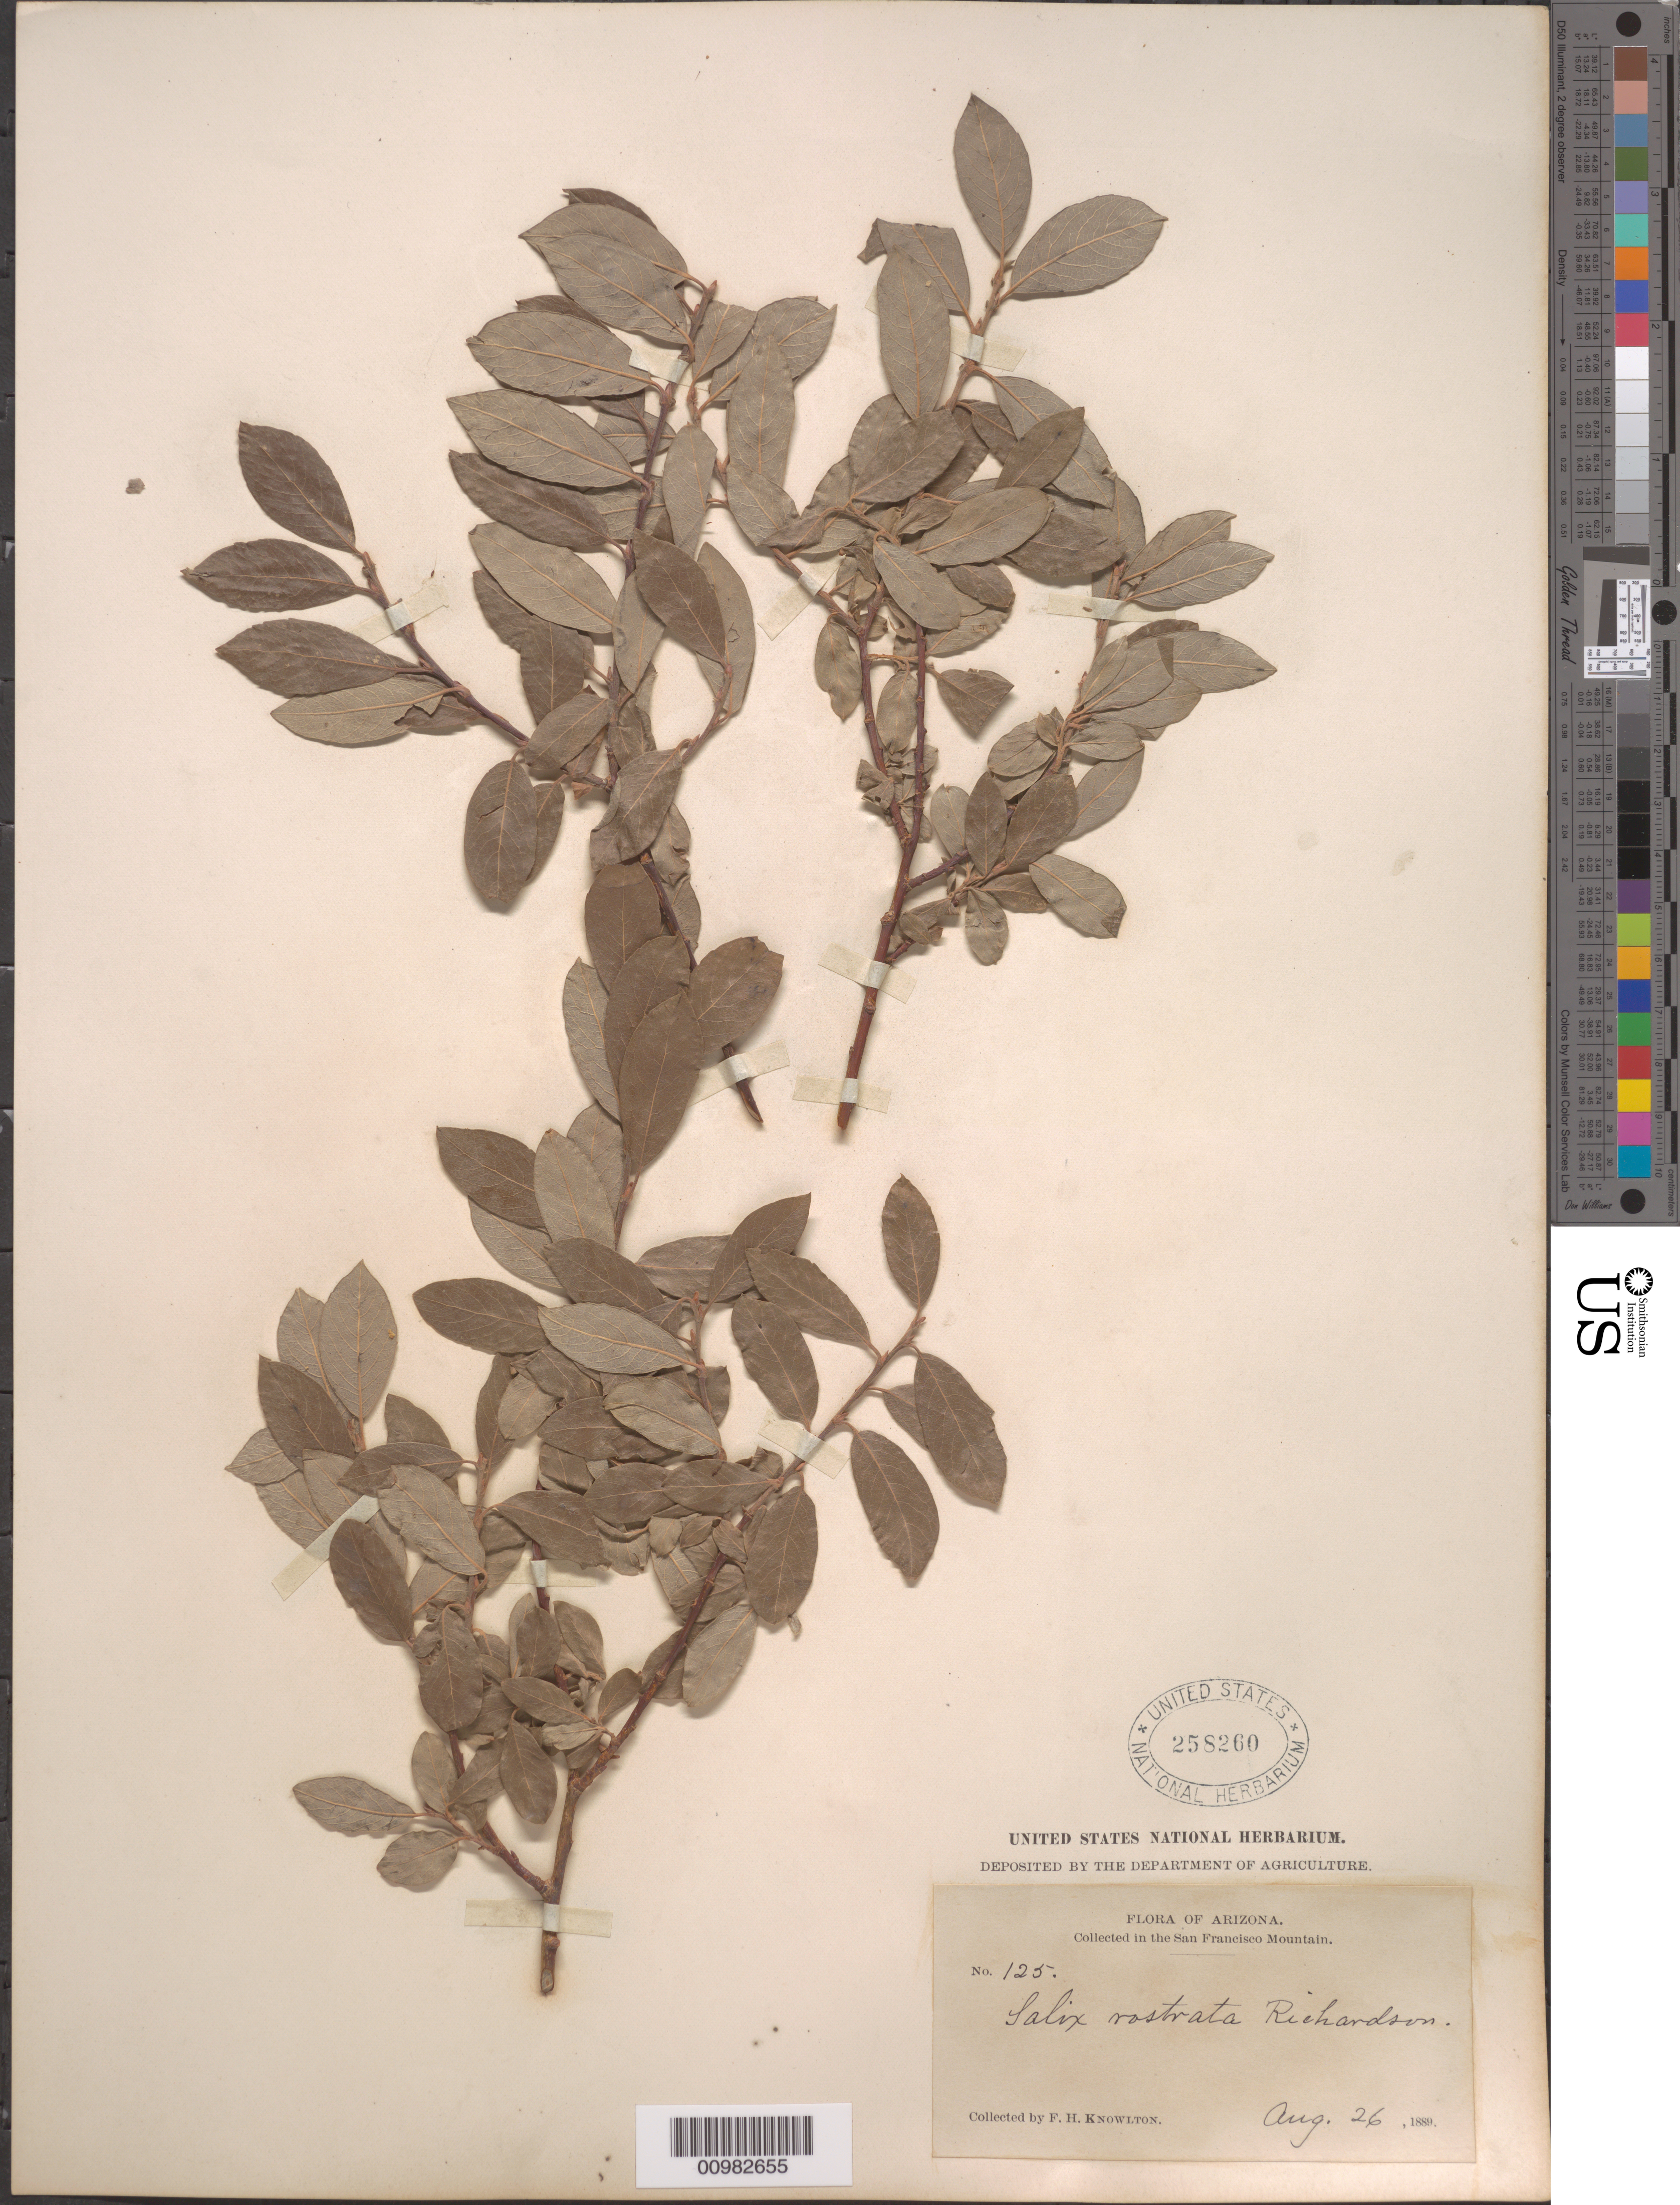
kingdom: Plantae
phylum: Tracheophyta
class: Magnoliopsida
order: Malpighiales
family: Salicaceae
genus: Salix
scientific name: Salix bebbiana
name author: Sarg.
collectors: F. H. Knowlton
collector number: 125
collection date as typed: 26 Aug 1889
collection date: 1889-08-26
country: United States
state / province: Arizona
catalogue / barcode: US 258260